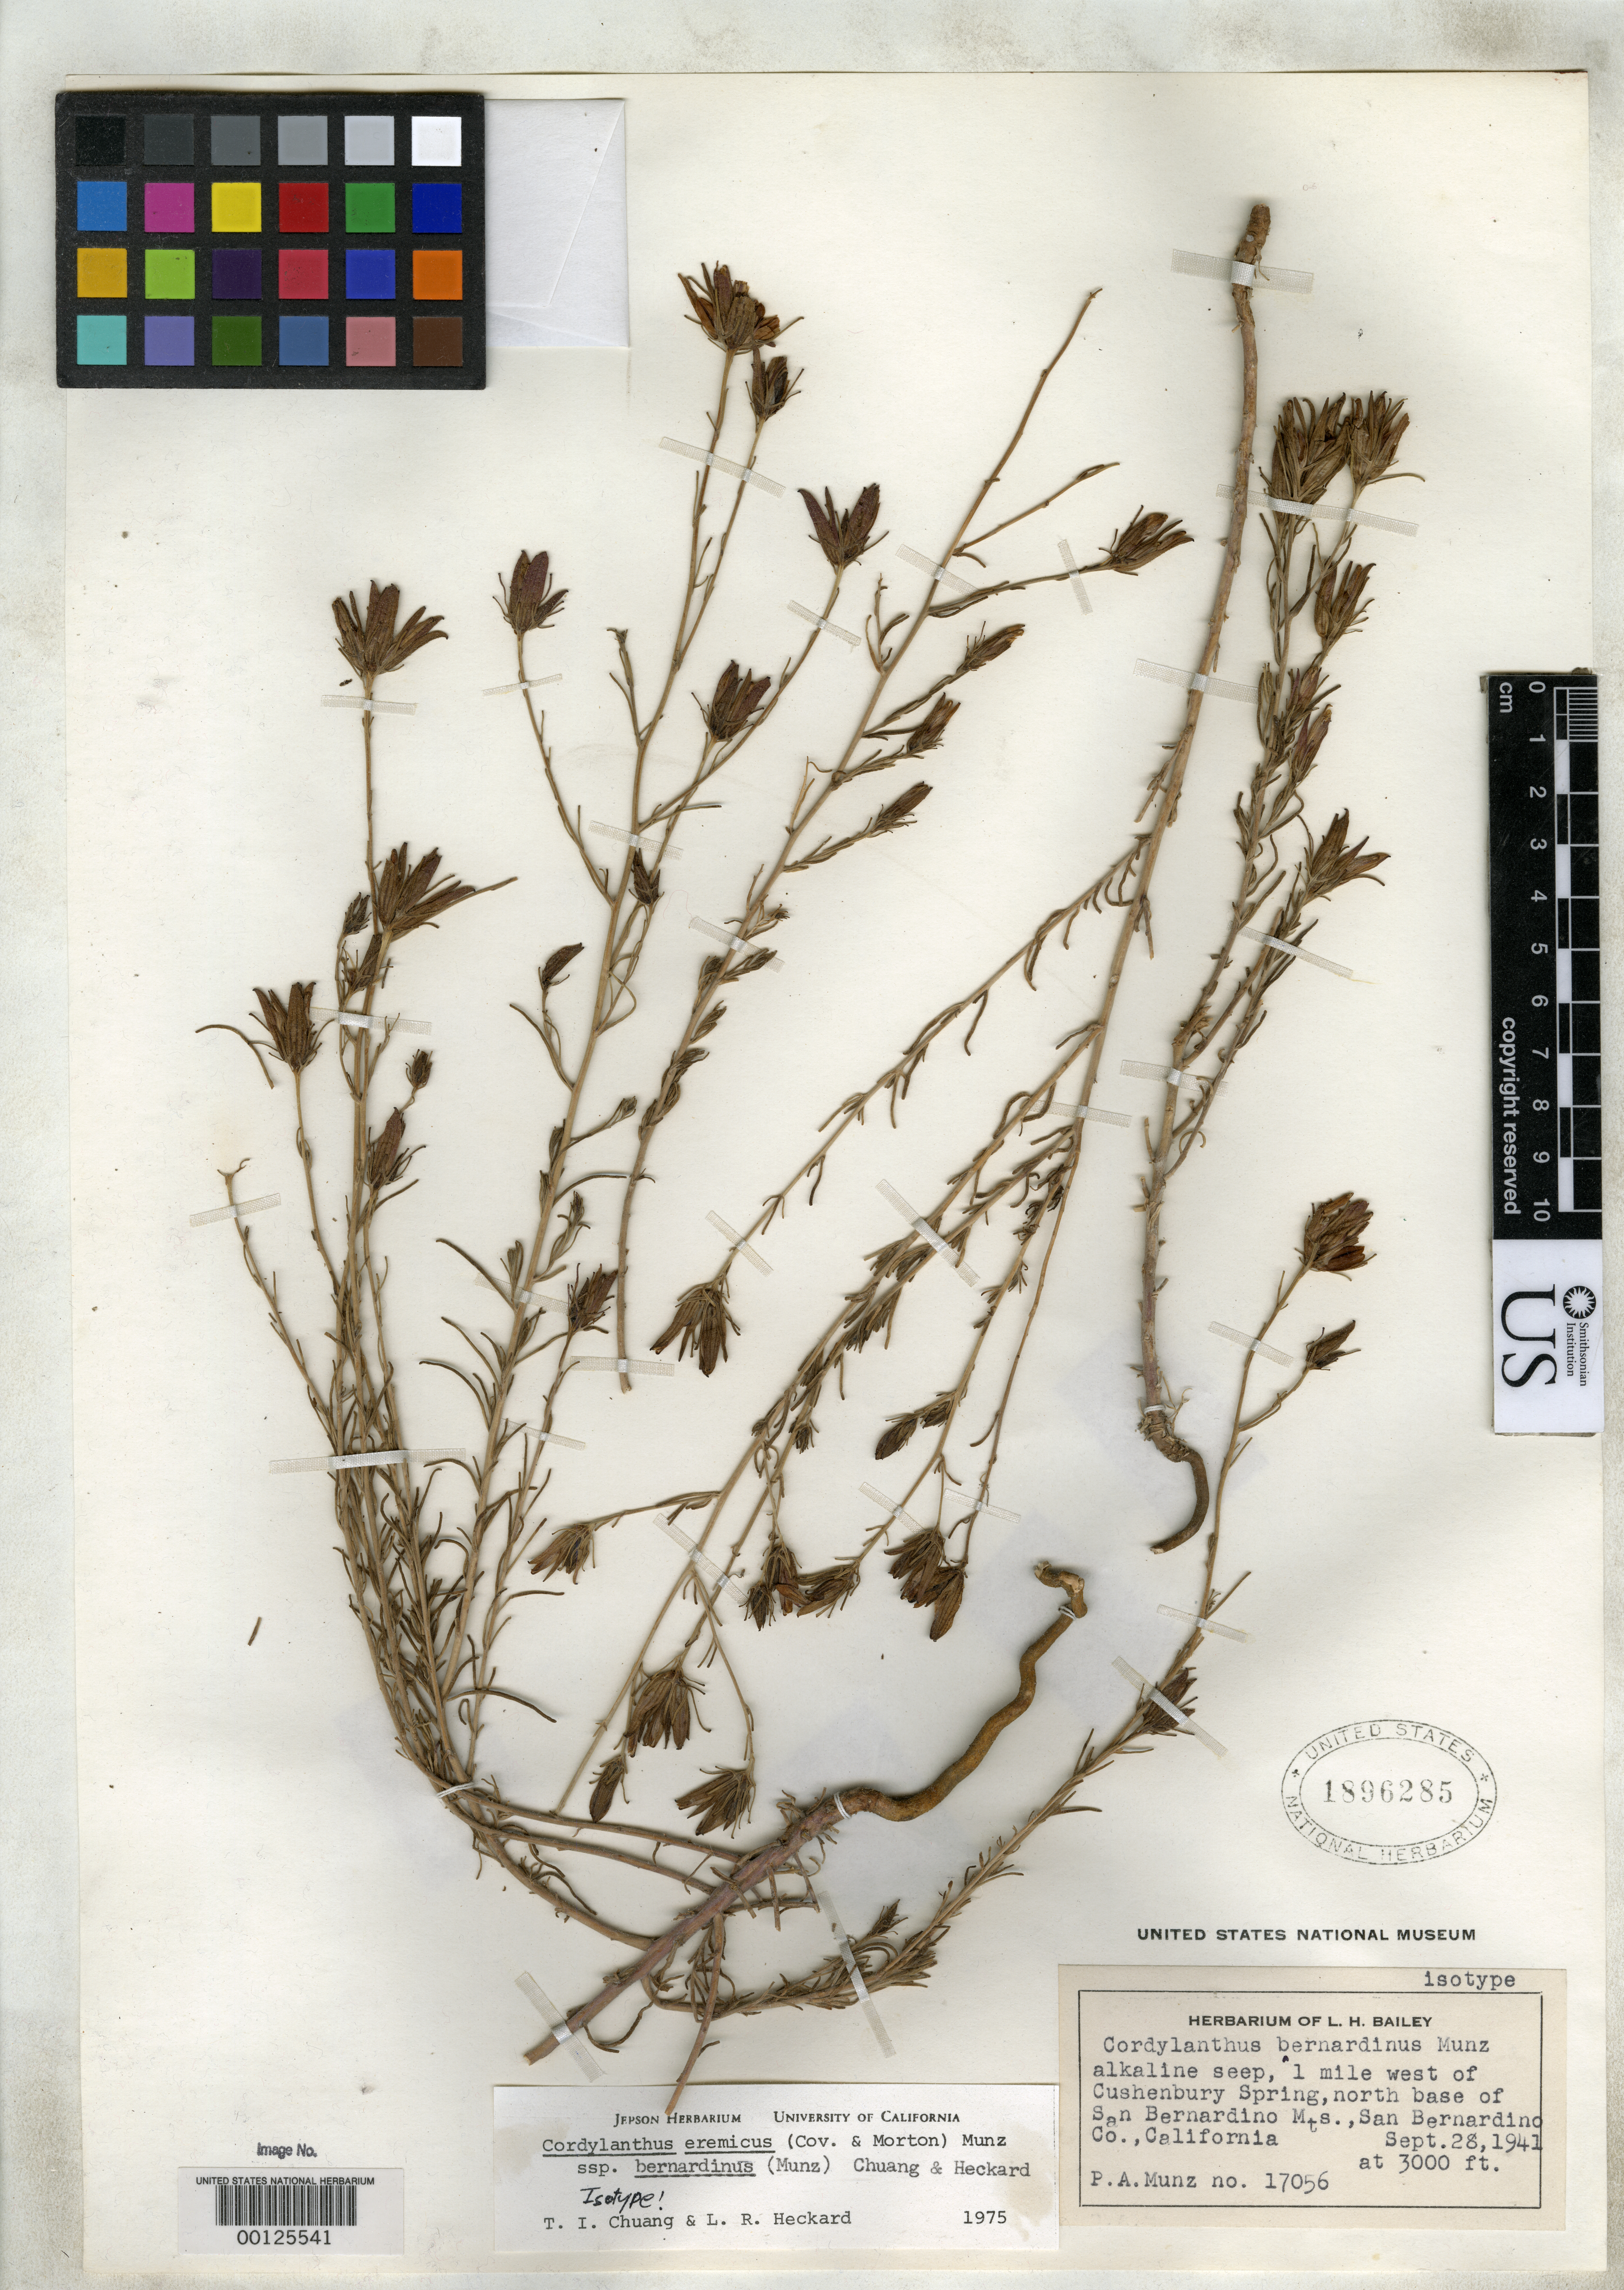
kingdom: Plantae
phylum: Tracheophyta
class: Magnoliopsida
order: Lamiales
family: Orobanchaceae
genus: Cordylanthus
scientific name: Cordylanthus bernardinus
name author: Munz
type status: Isotype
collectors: P. A. Munz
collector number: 17056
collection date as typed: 28 Sep 1941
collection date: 1941-09-28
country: United States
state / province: California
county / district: San Bernardino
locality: Cushen Berry Spring.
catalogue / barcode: US 1896285